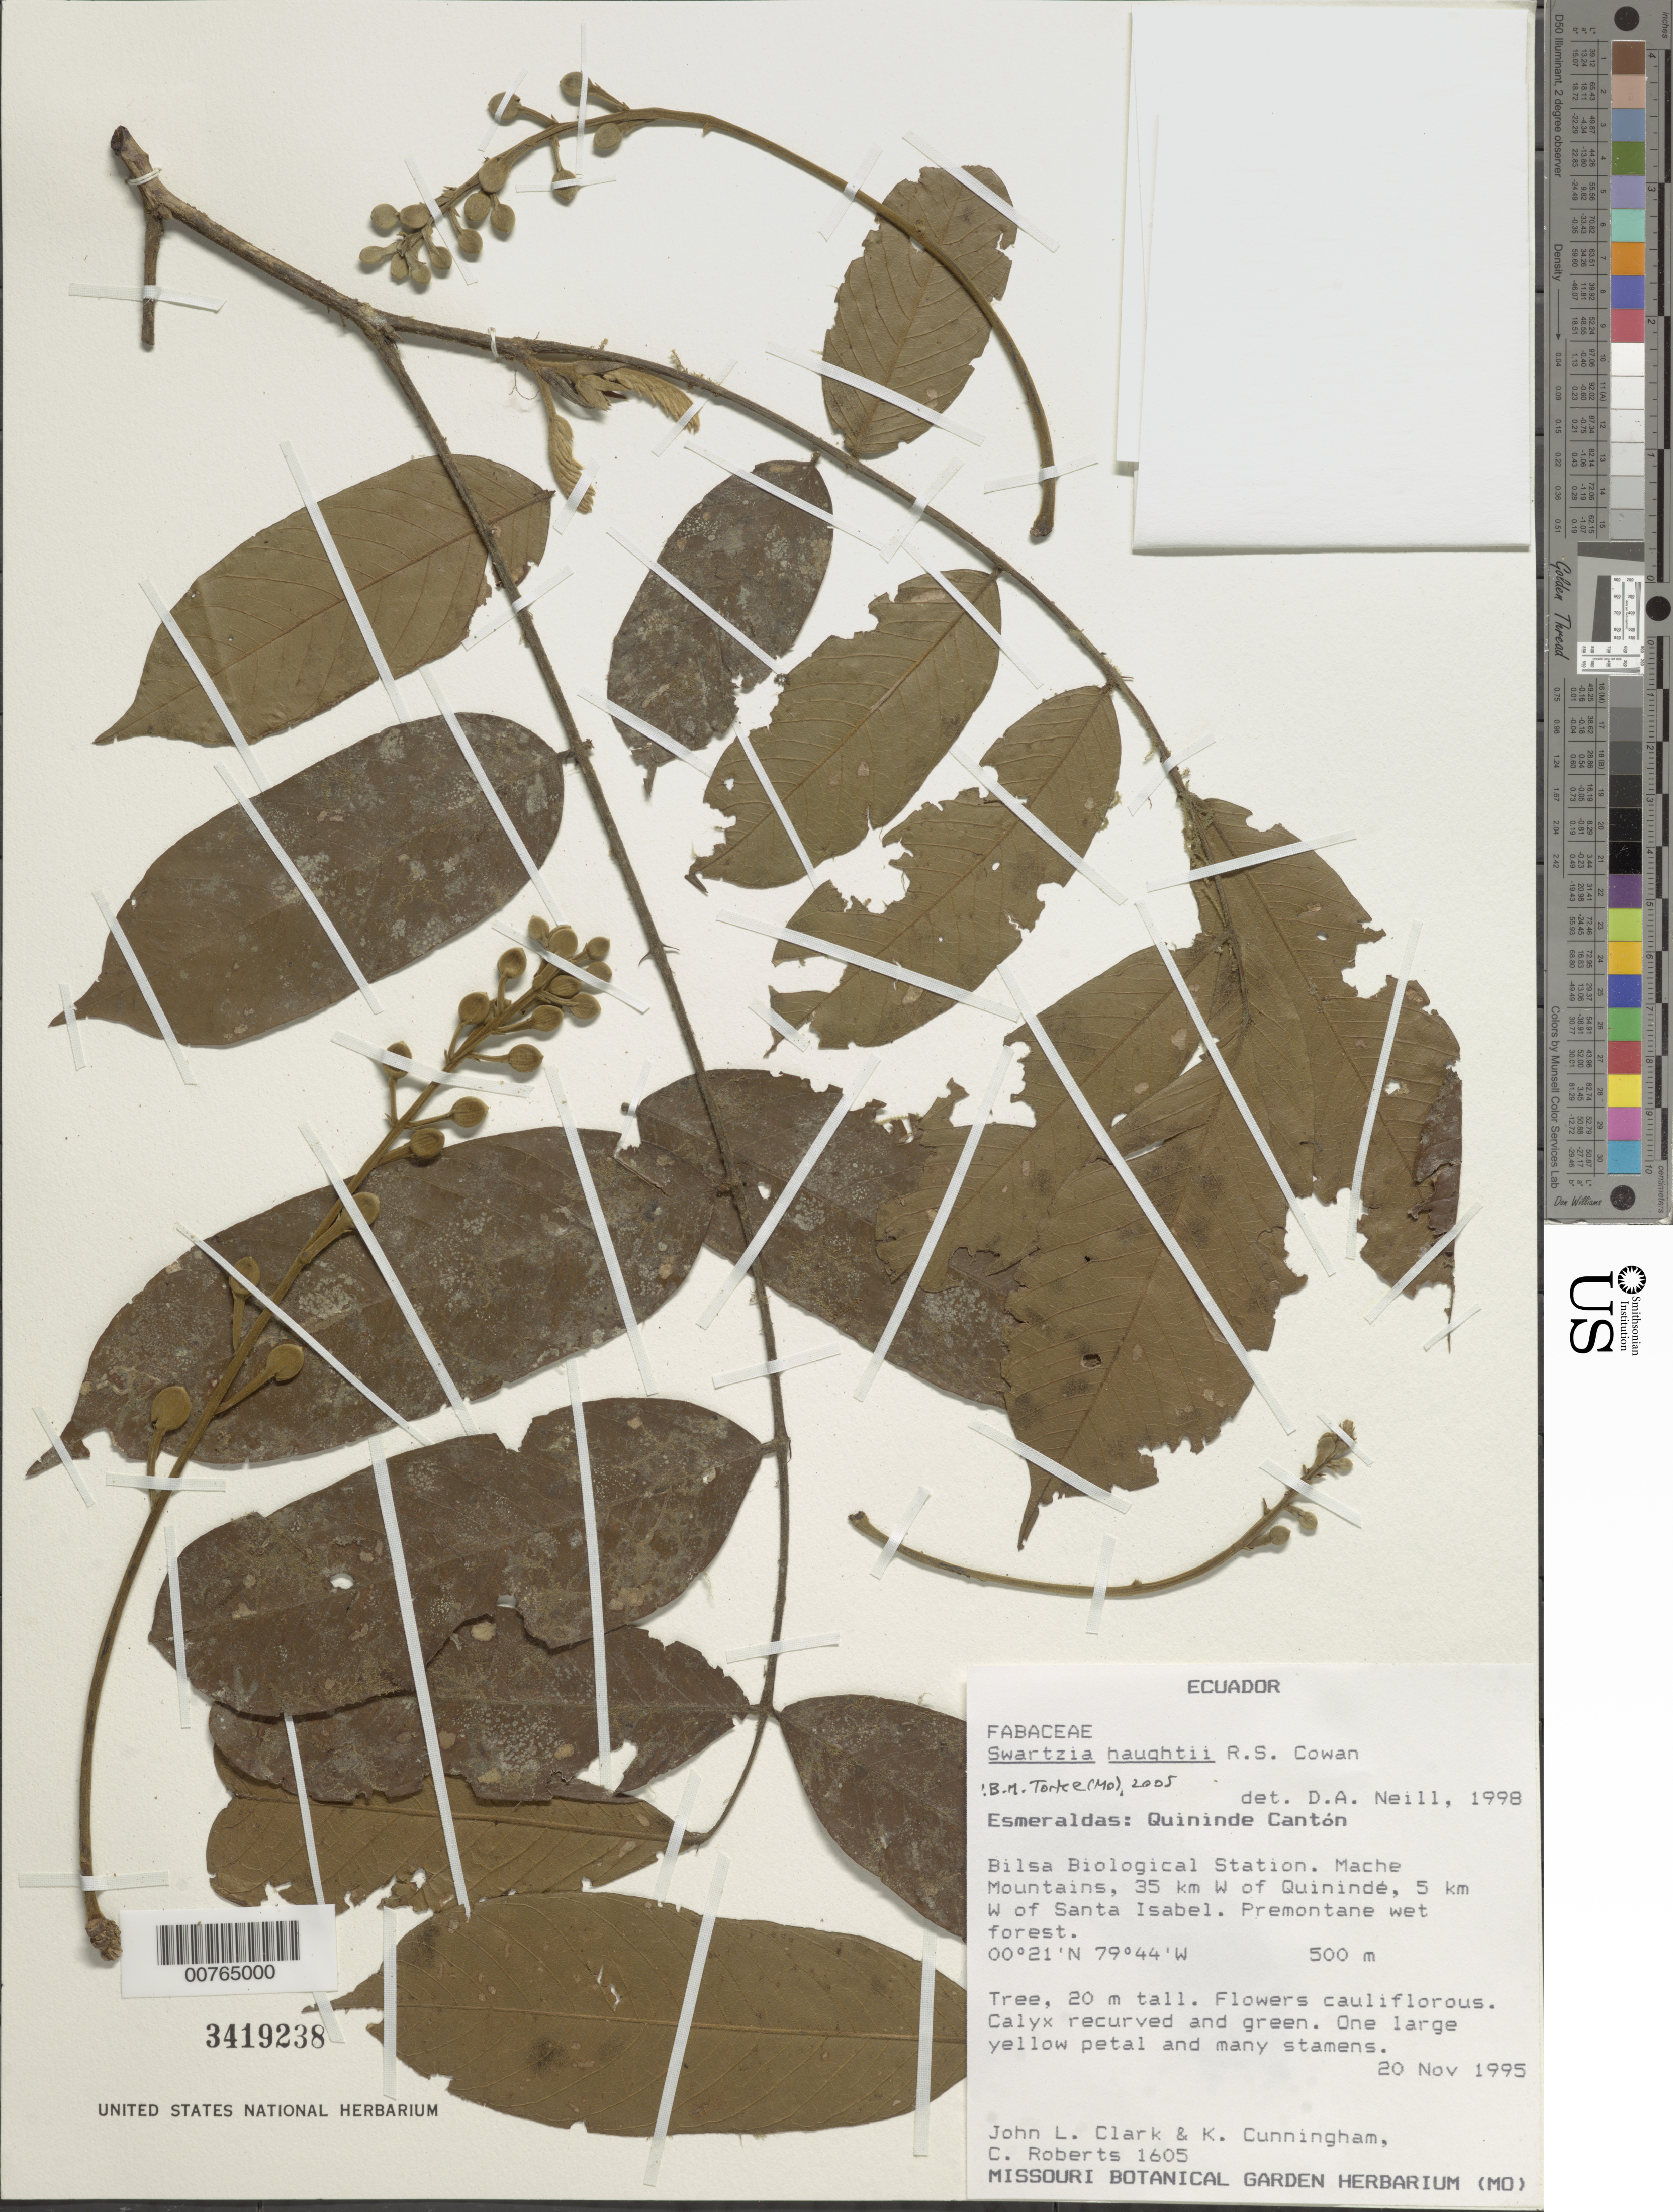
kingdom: Plantae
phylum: Tracheophyta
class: Magnoliopsida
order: Fabales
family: Fabaceae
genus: Swartzia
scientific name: Swartzia haughtii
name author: R.S. Cowan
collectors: J. L. Clark, K. Cunningham & C. Roberts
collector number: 1605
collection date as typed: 20 Nov 1995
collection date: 1995-11-20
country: Ecuador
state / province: Azuay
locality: Cuenca Canton, Area Nacional de Recreacion Cajas, between La Laguna Llaviucu and Highway from Cuenca.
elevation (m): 500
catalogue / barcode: US 3419238